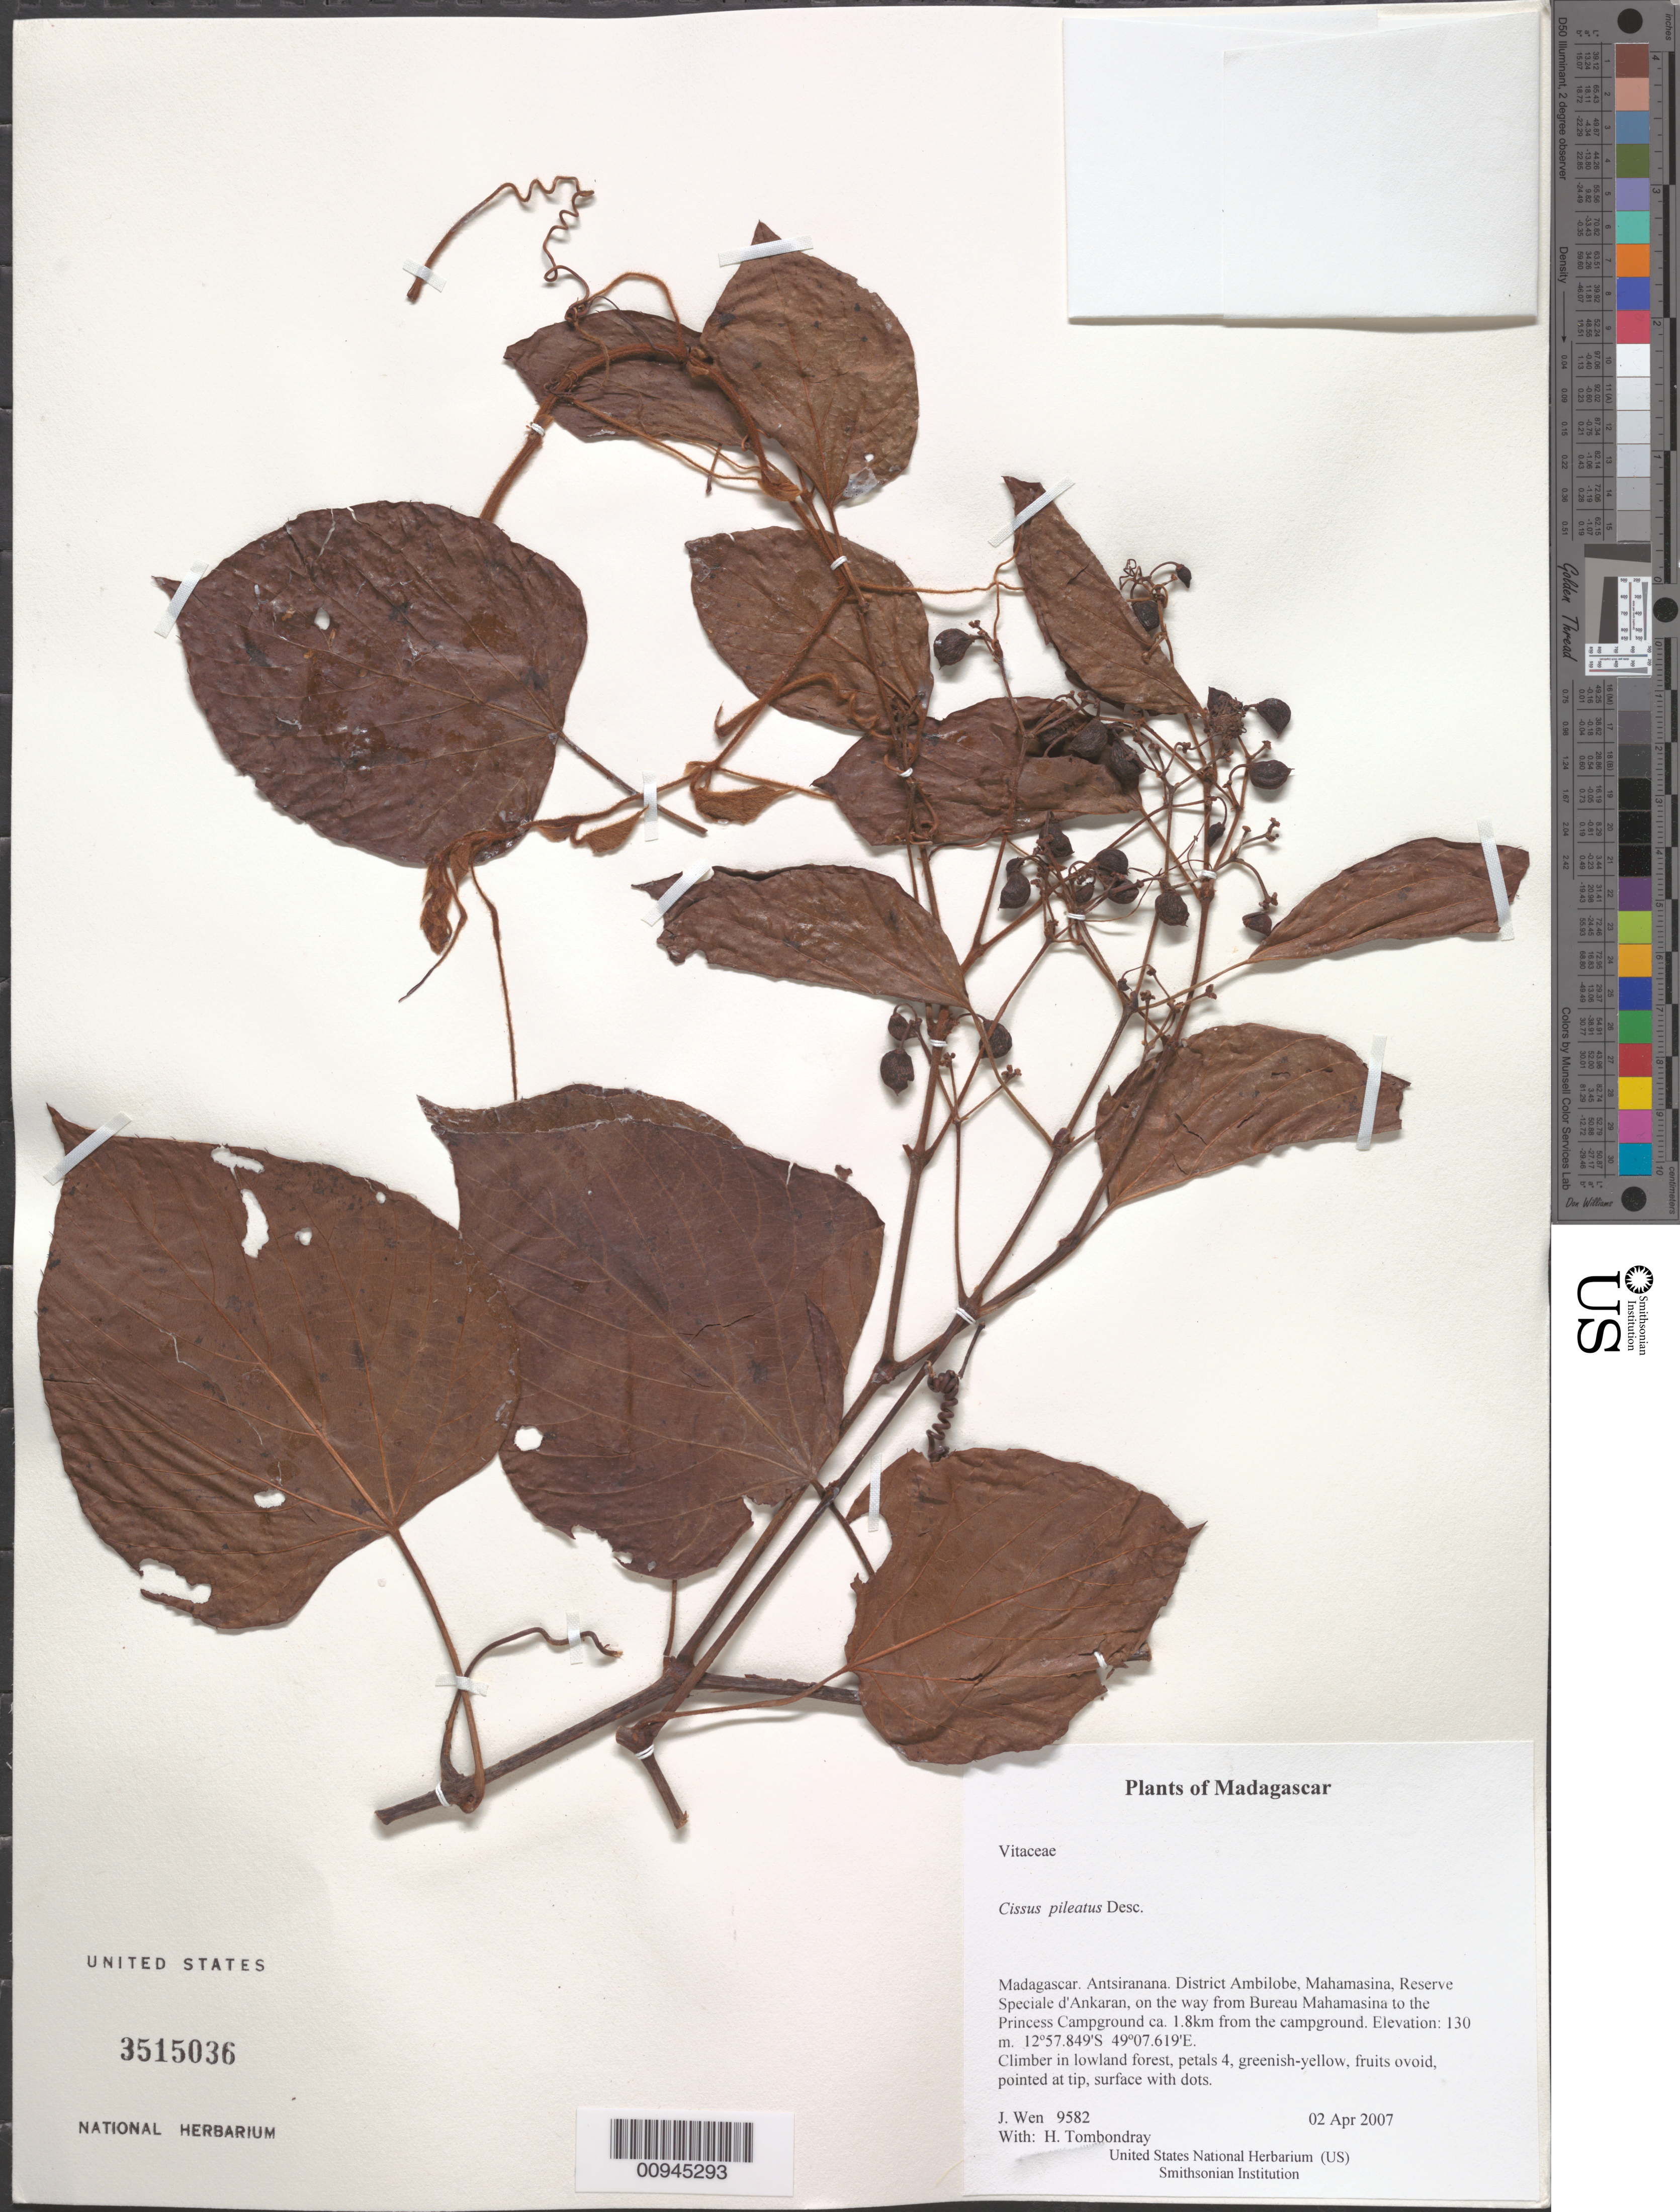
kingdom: Plantae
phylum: Tracheophyta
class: Magnoliopsida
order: Vitales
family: Vitaceae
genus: Cissus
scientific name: Cissus pileatus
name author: Desc.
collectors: J. Wen & H. Tombondray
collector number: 9582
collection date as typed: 02 Apr 2007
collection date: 2007-04-02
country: Madagascar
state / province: Diana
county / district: Ambilobe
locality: District Ambilobe, Mahamasina, Reserve Speciale d'Ankaran, on the way from Bureau Mahamasina to the Princess Campground ca. 1.8km from the campground.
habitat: In lowland forest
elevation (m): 130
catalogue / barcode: US 3515036